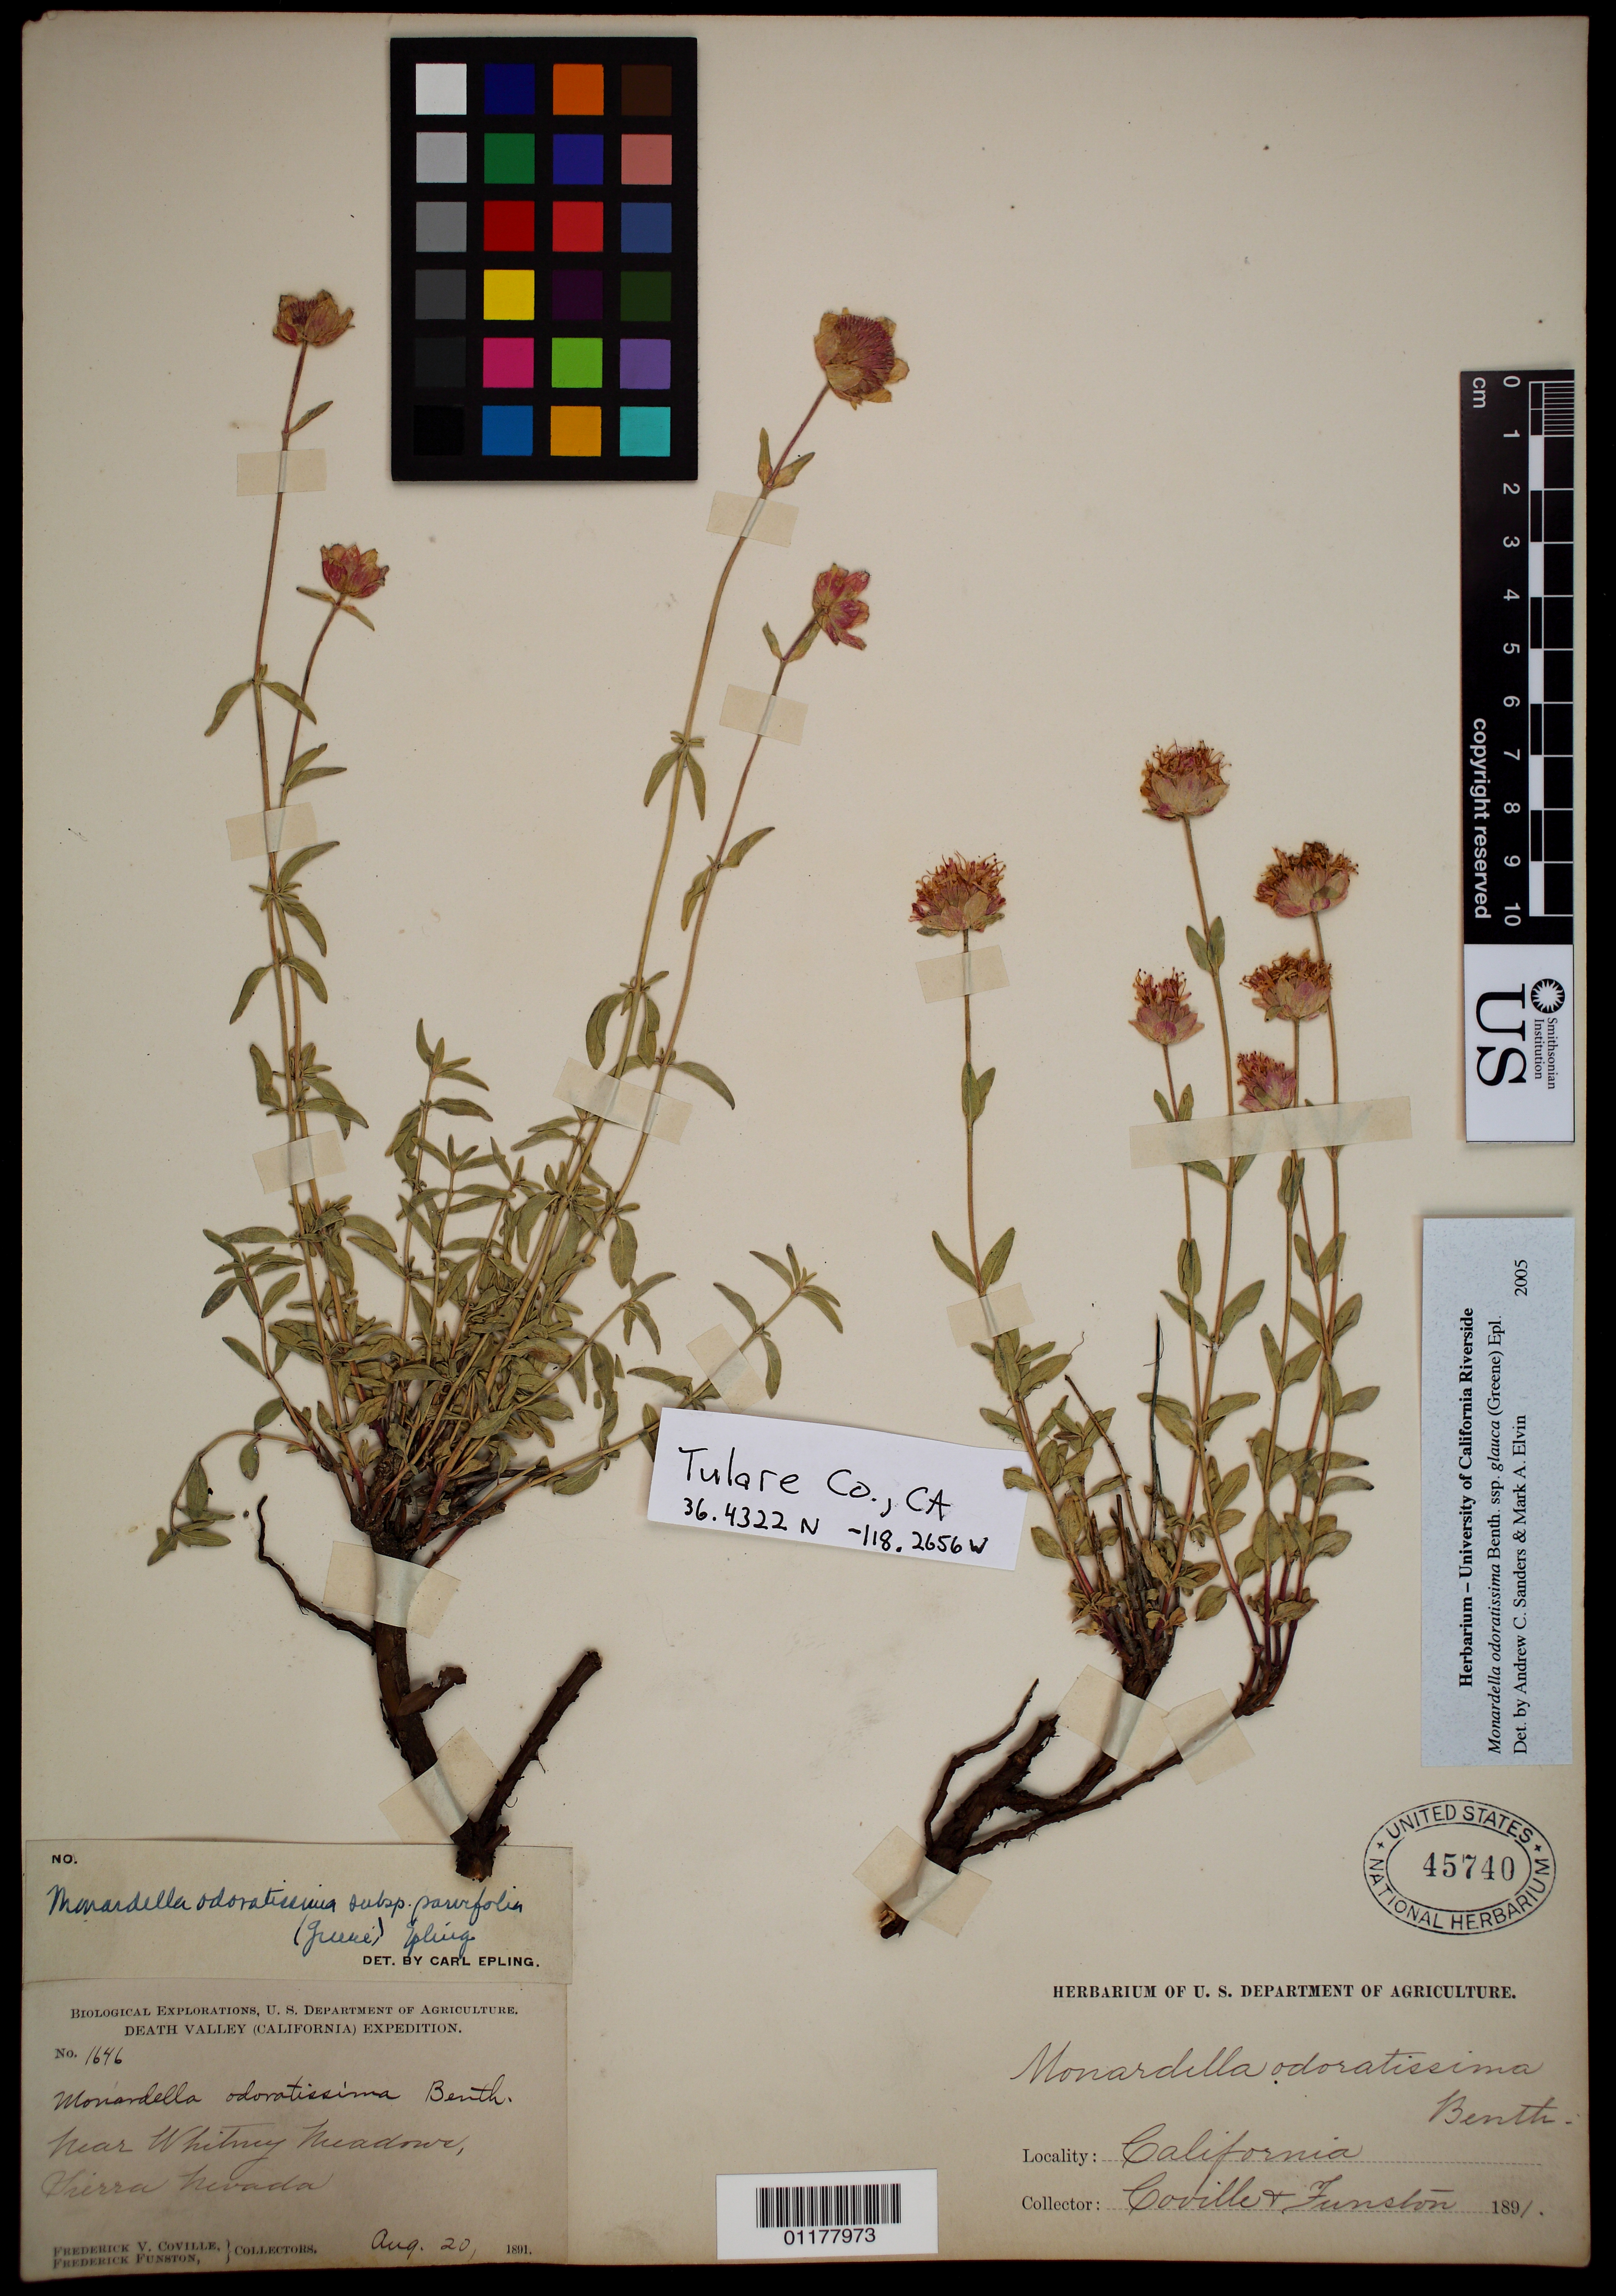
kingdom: Plantae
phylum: Tracheophyta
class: Magnoliopsida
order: Lamiales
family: Lamiaceae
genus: Monardella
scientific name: Monardella odoratissima subsp. glauca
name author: (Greene) Epling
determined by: Sanders, A. C.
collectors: F. V. Coville & F. Funston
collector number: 1646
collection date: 1891-08-20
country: United States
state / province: California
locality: near Whitney Meadows, Sierra Nevada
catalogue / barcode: US 45740